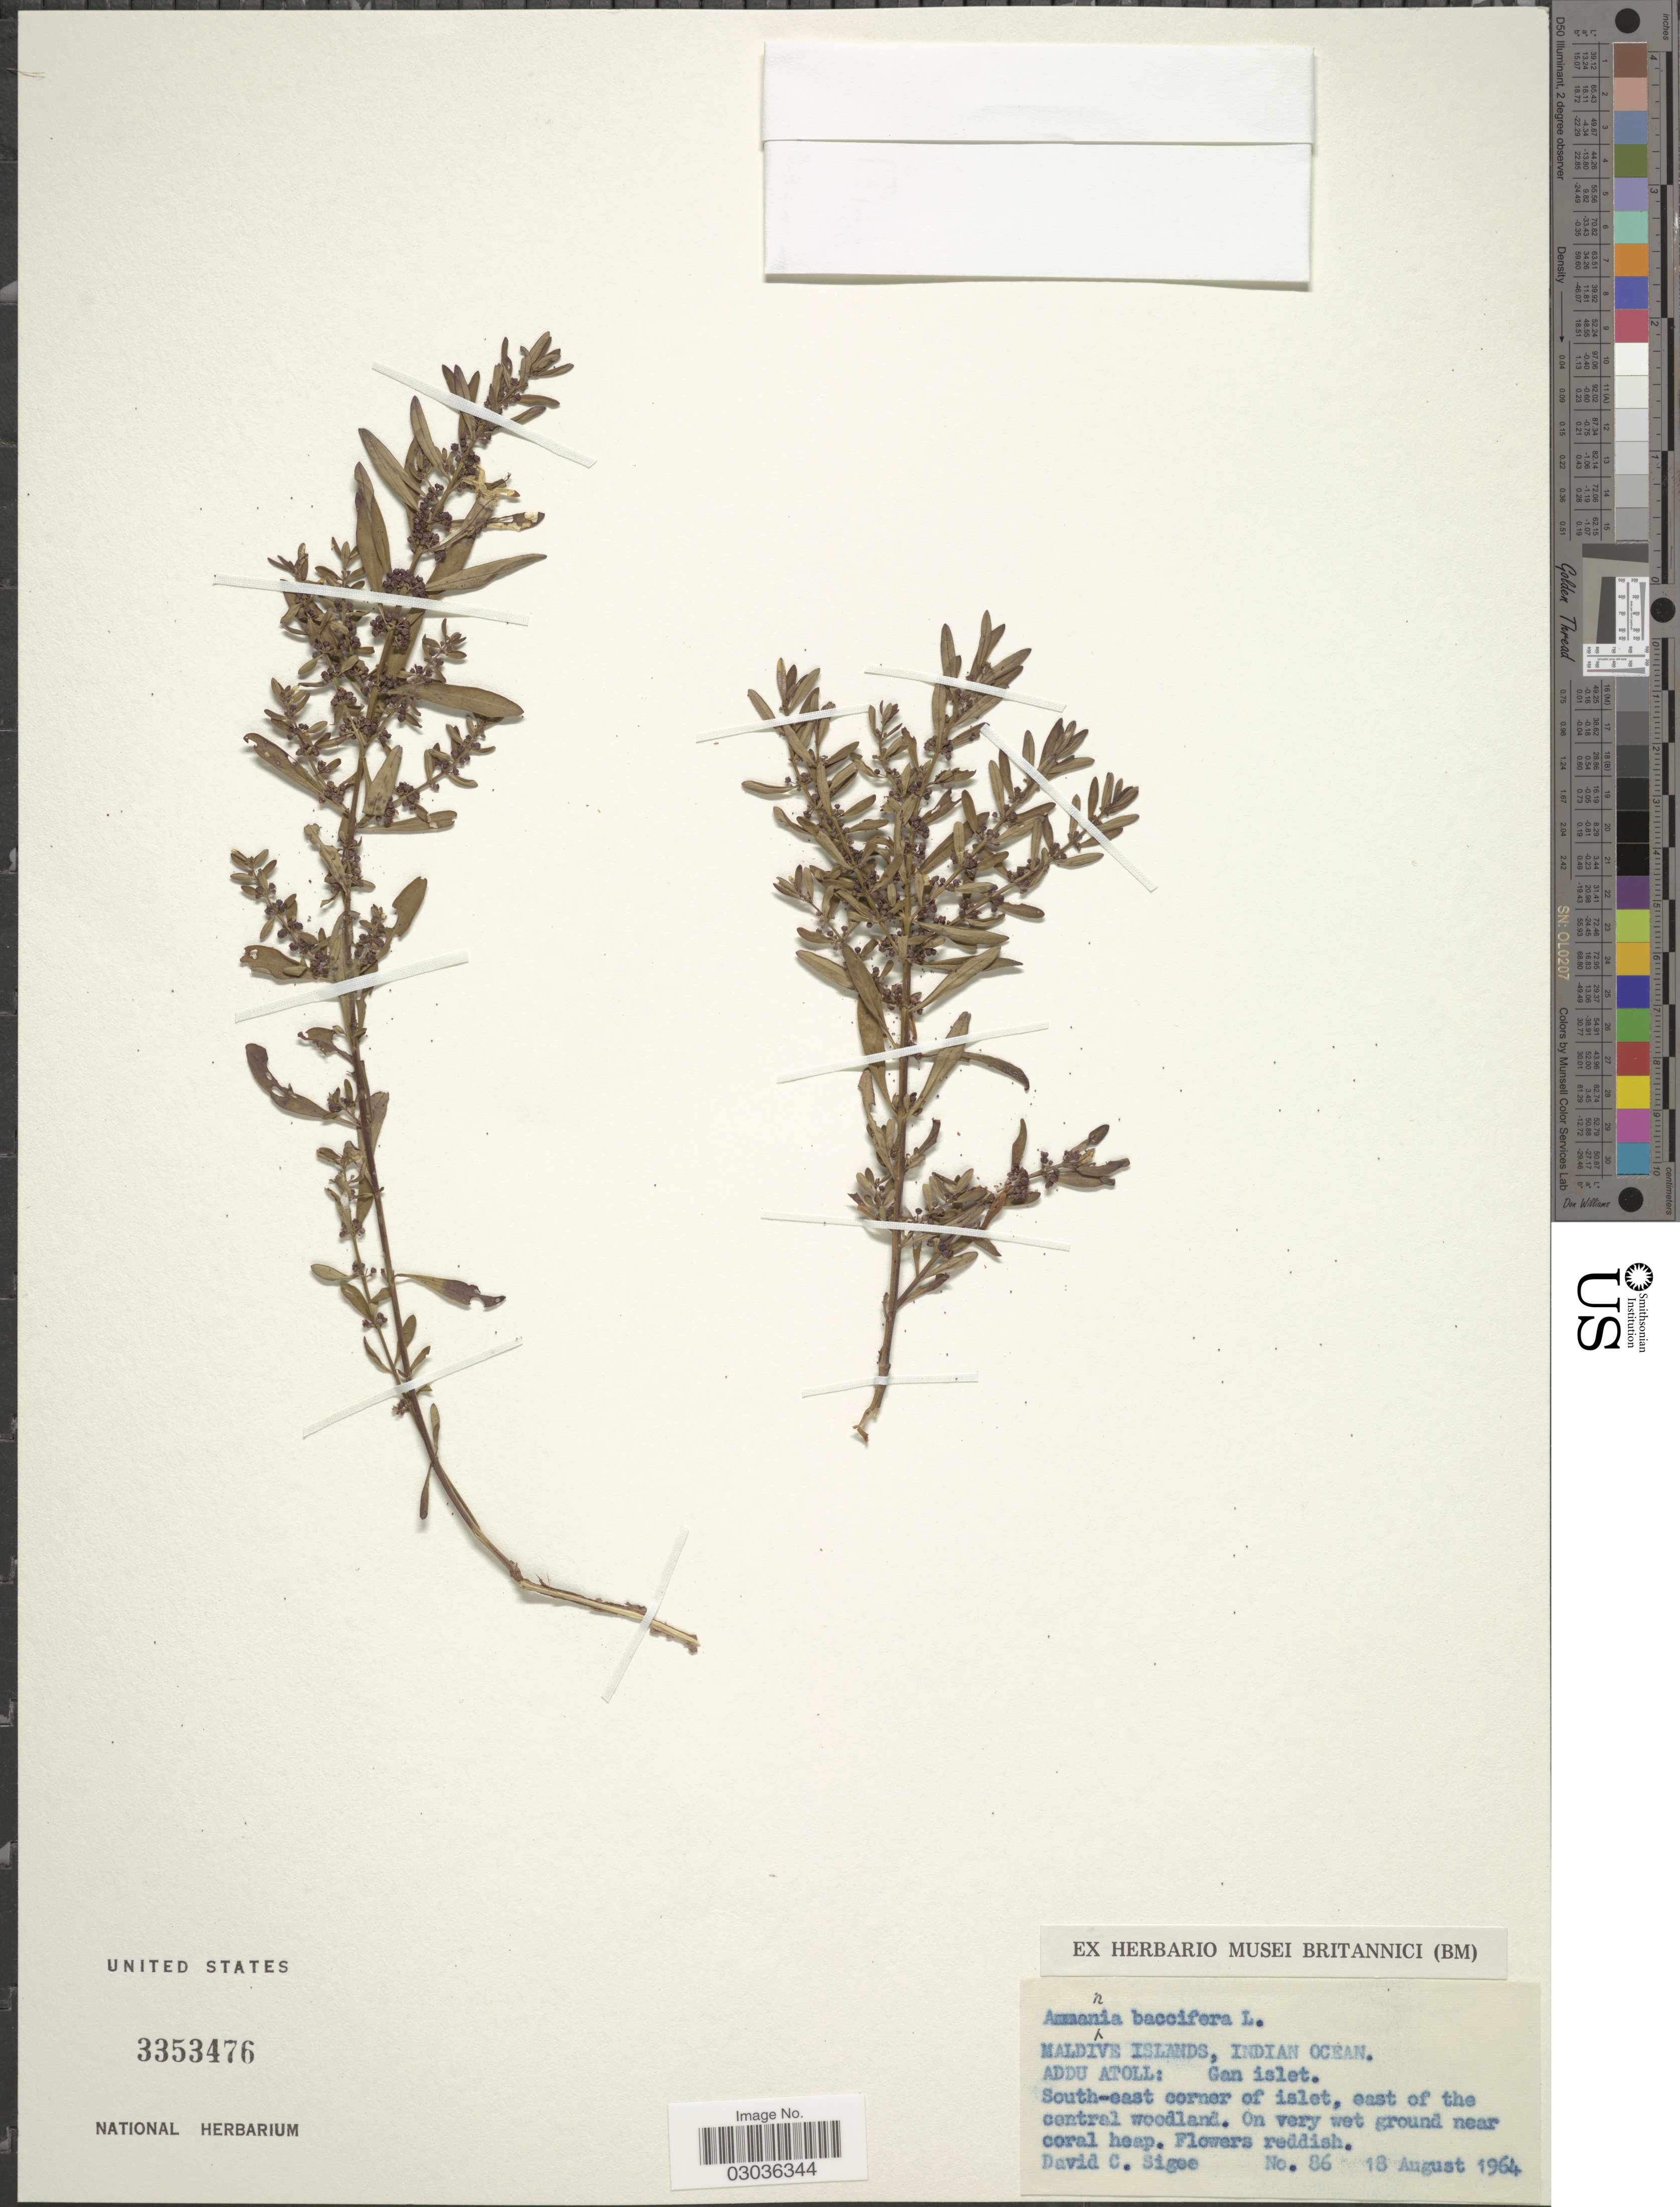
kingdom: Plantae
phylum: Tracheophyta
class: Magnoliopsida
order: Myrtales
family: Lythraceae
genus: Ammannia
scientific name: Ammannia baccifera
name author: L.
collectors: D. C. Sigee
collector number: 86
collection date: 1964-08-18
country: Maldive Islands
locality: Indian Ocean. Addu Atoll: Gan islet. South-east corner of islet, east of the central woodland.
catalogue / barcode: US 3353476